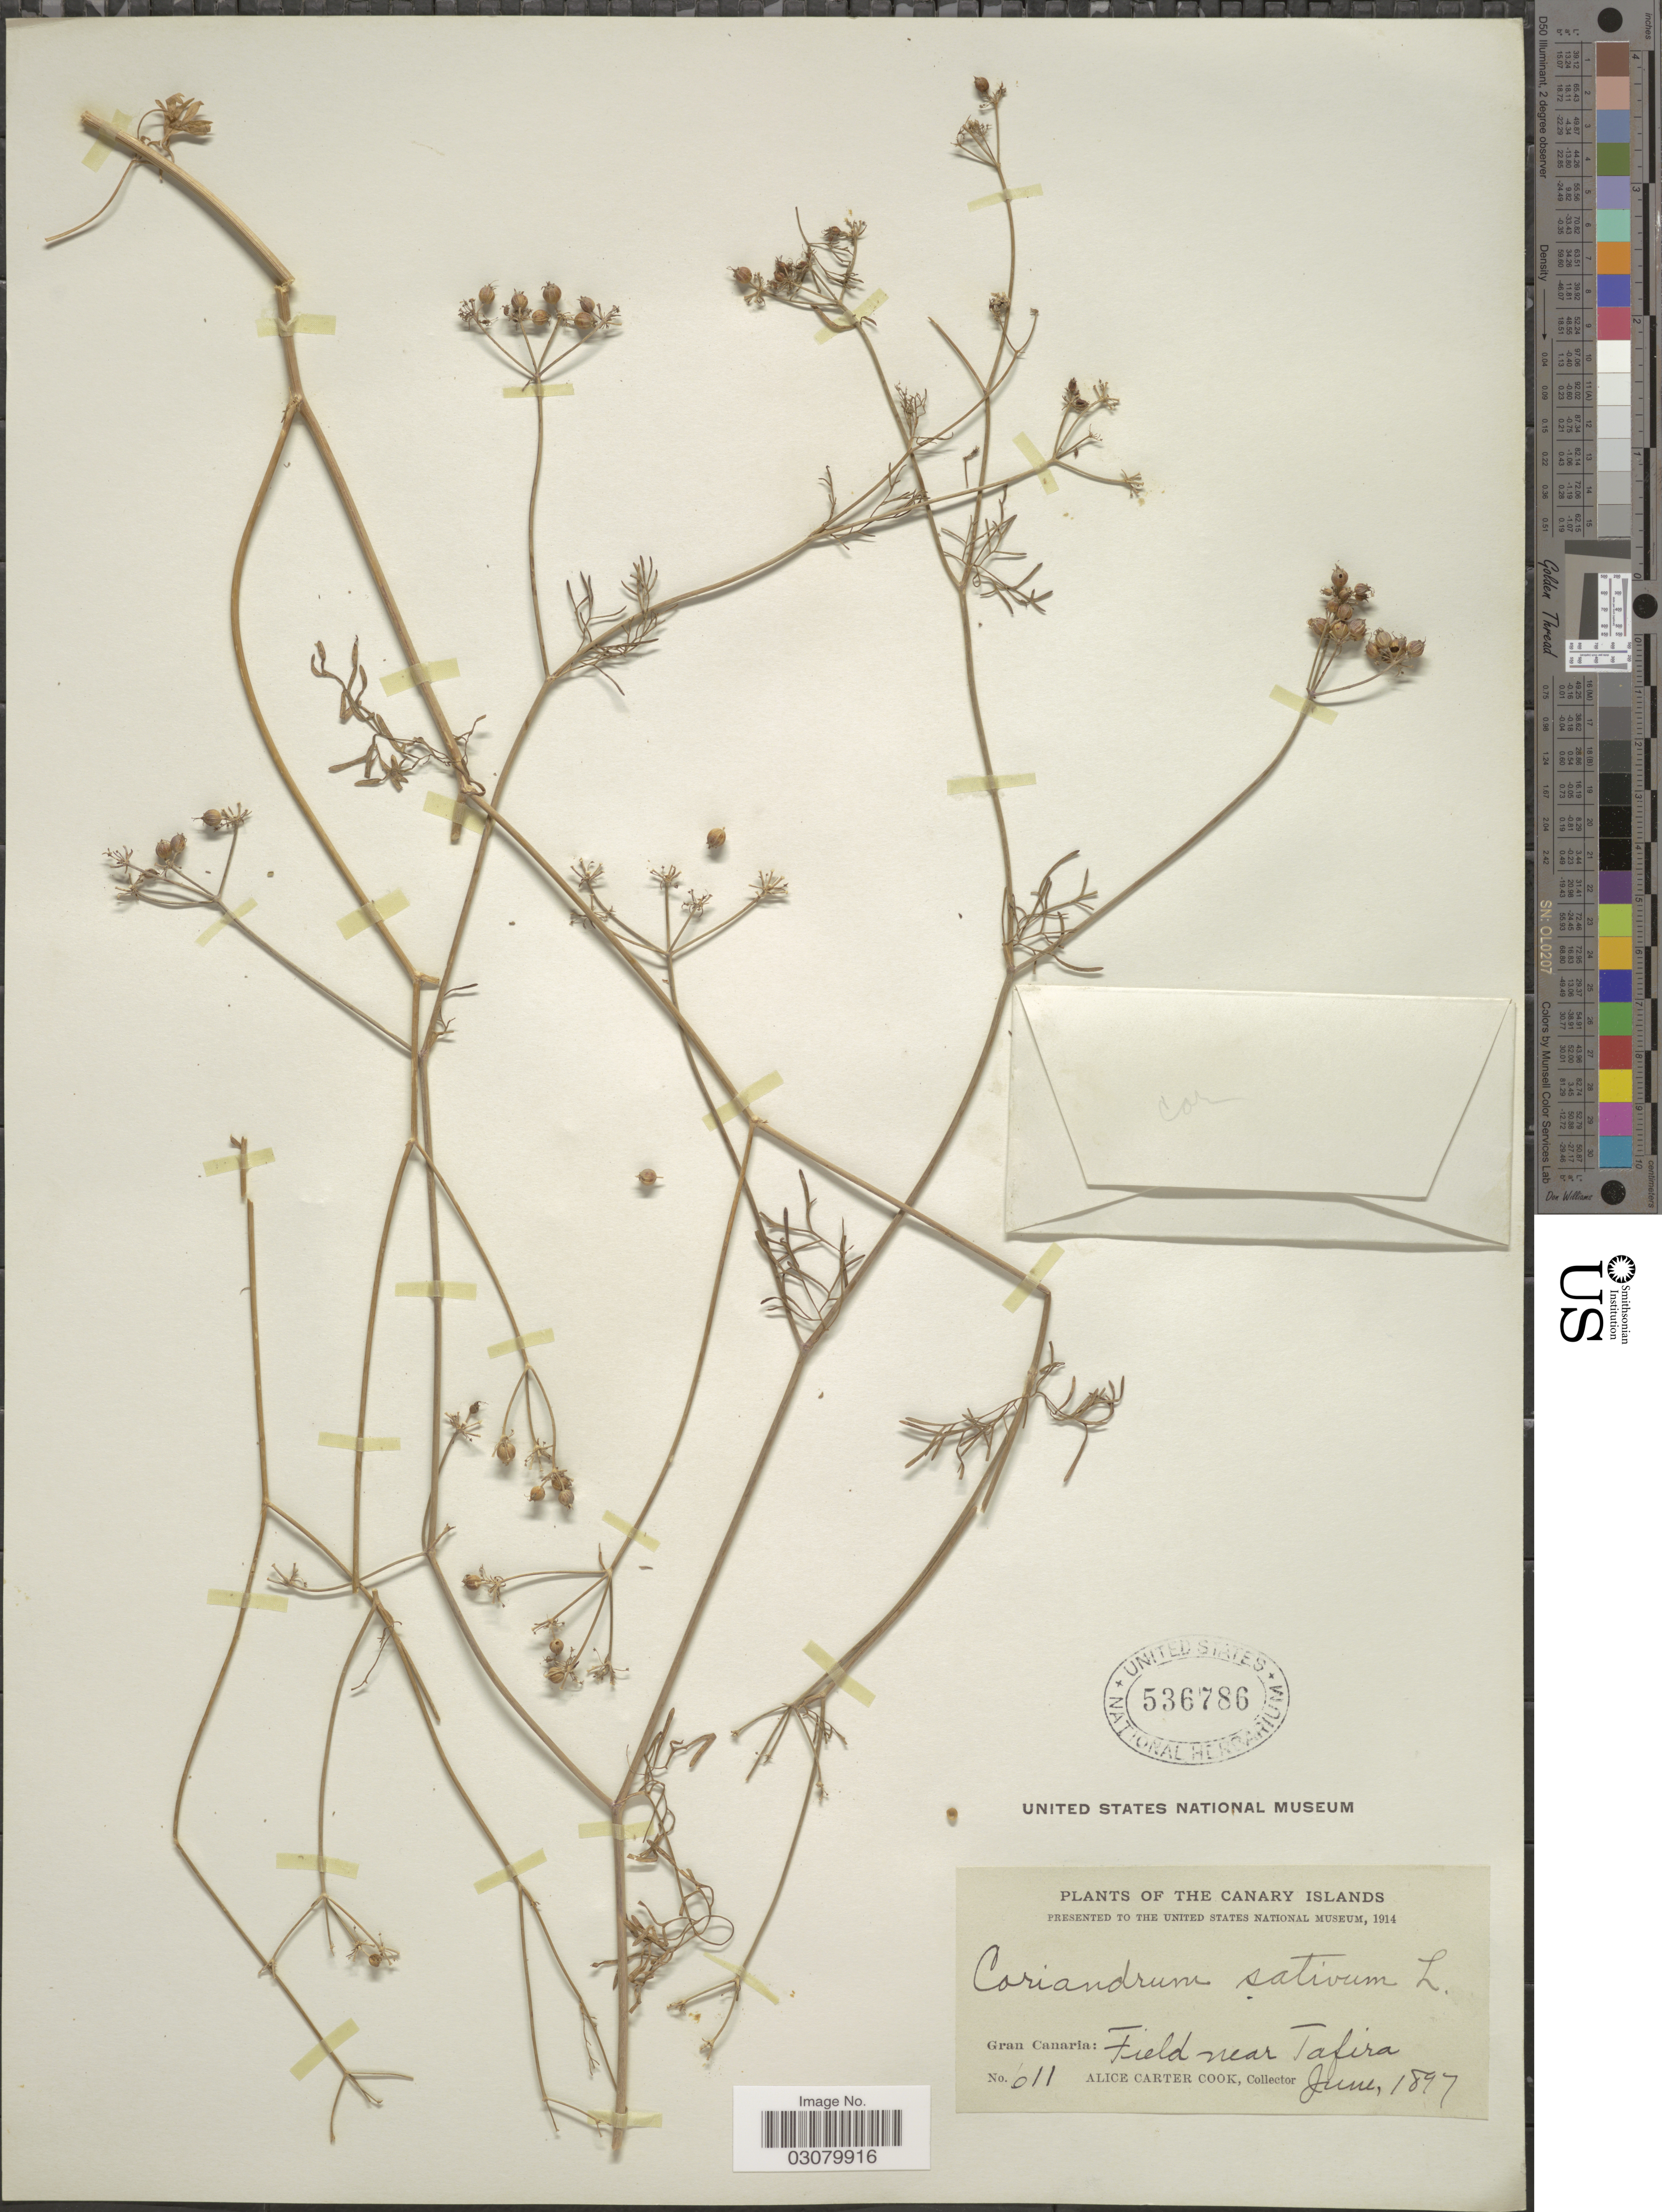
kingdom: Plantae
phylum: Tracheophyta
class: Magnoliopsida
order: Apiales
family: Apiaceae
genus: Coriandrum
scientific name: Coriandrum sativum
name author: L.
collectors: Alice C. Cook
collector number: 611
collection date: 1897-06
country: Spain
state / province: Canarias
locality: The Canary Islands. Gran Canaria: Field near Tafira.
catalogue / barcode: US 536786